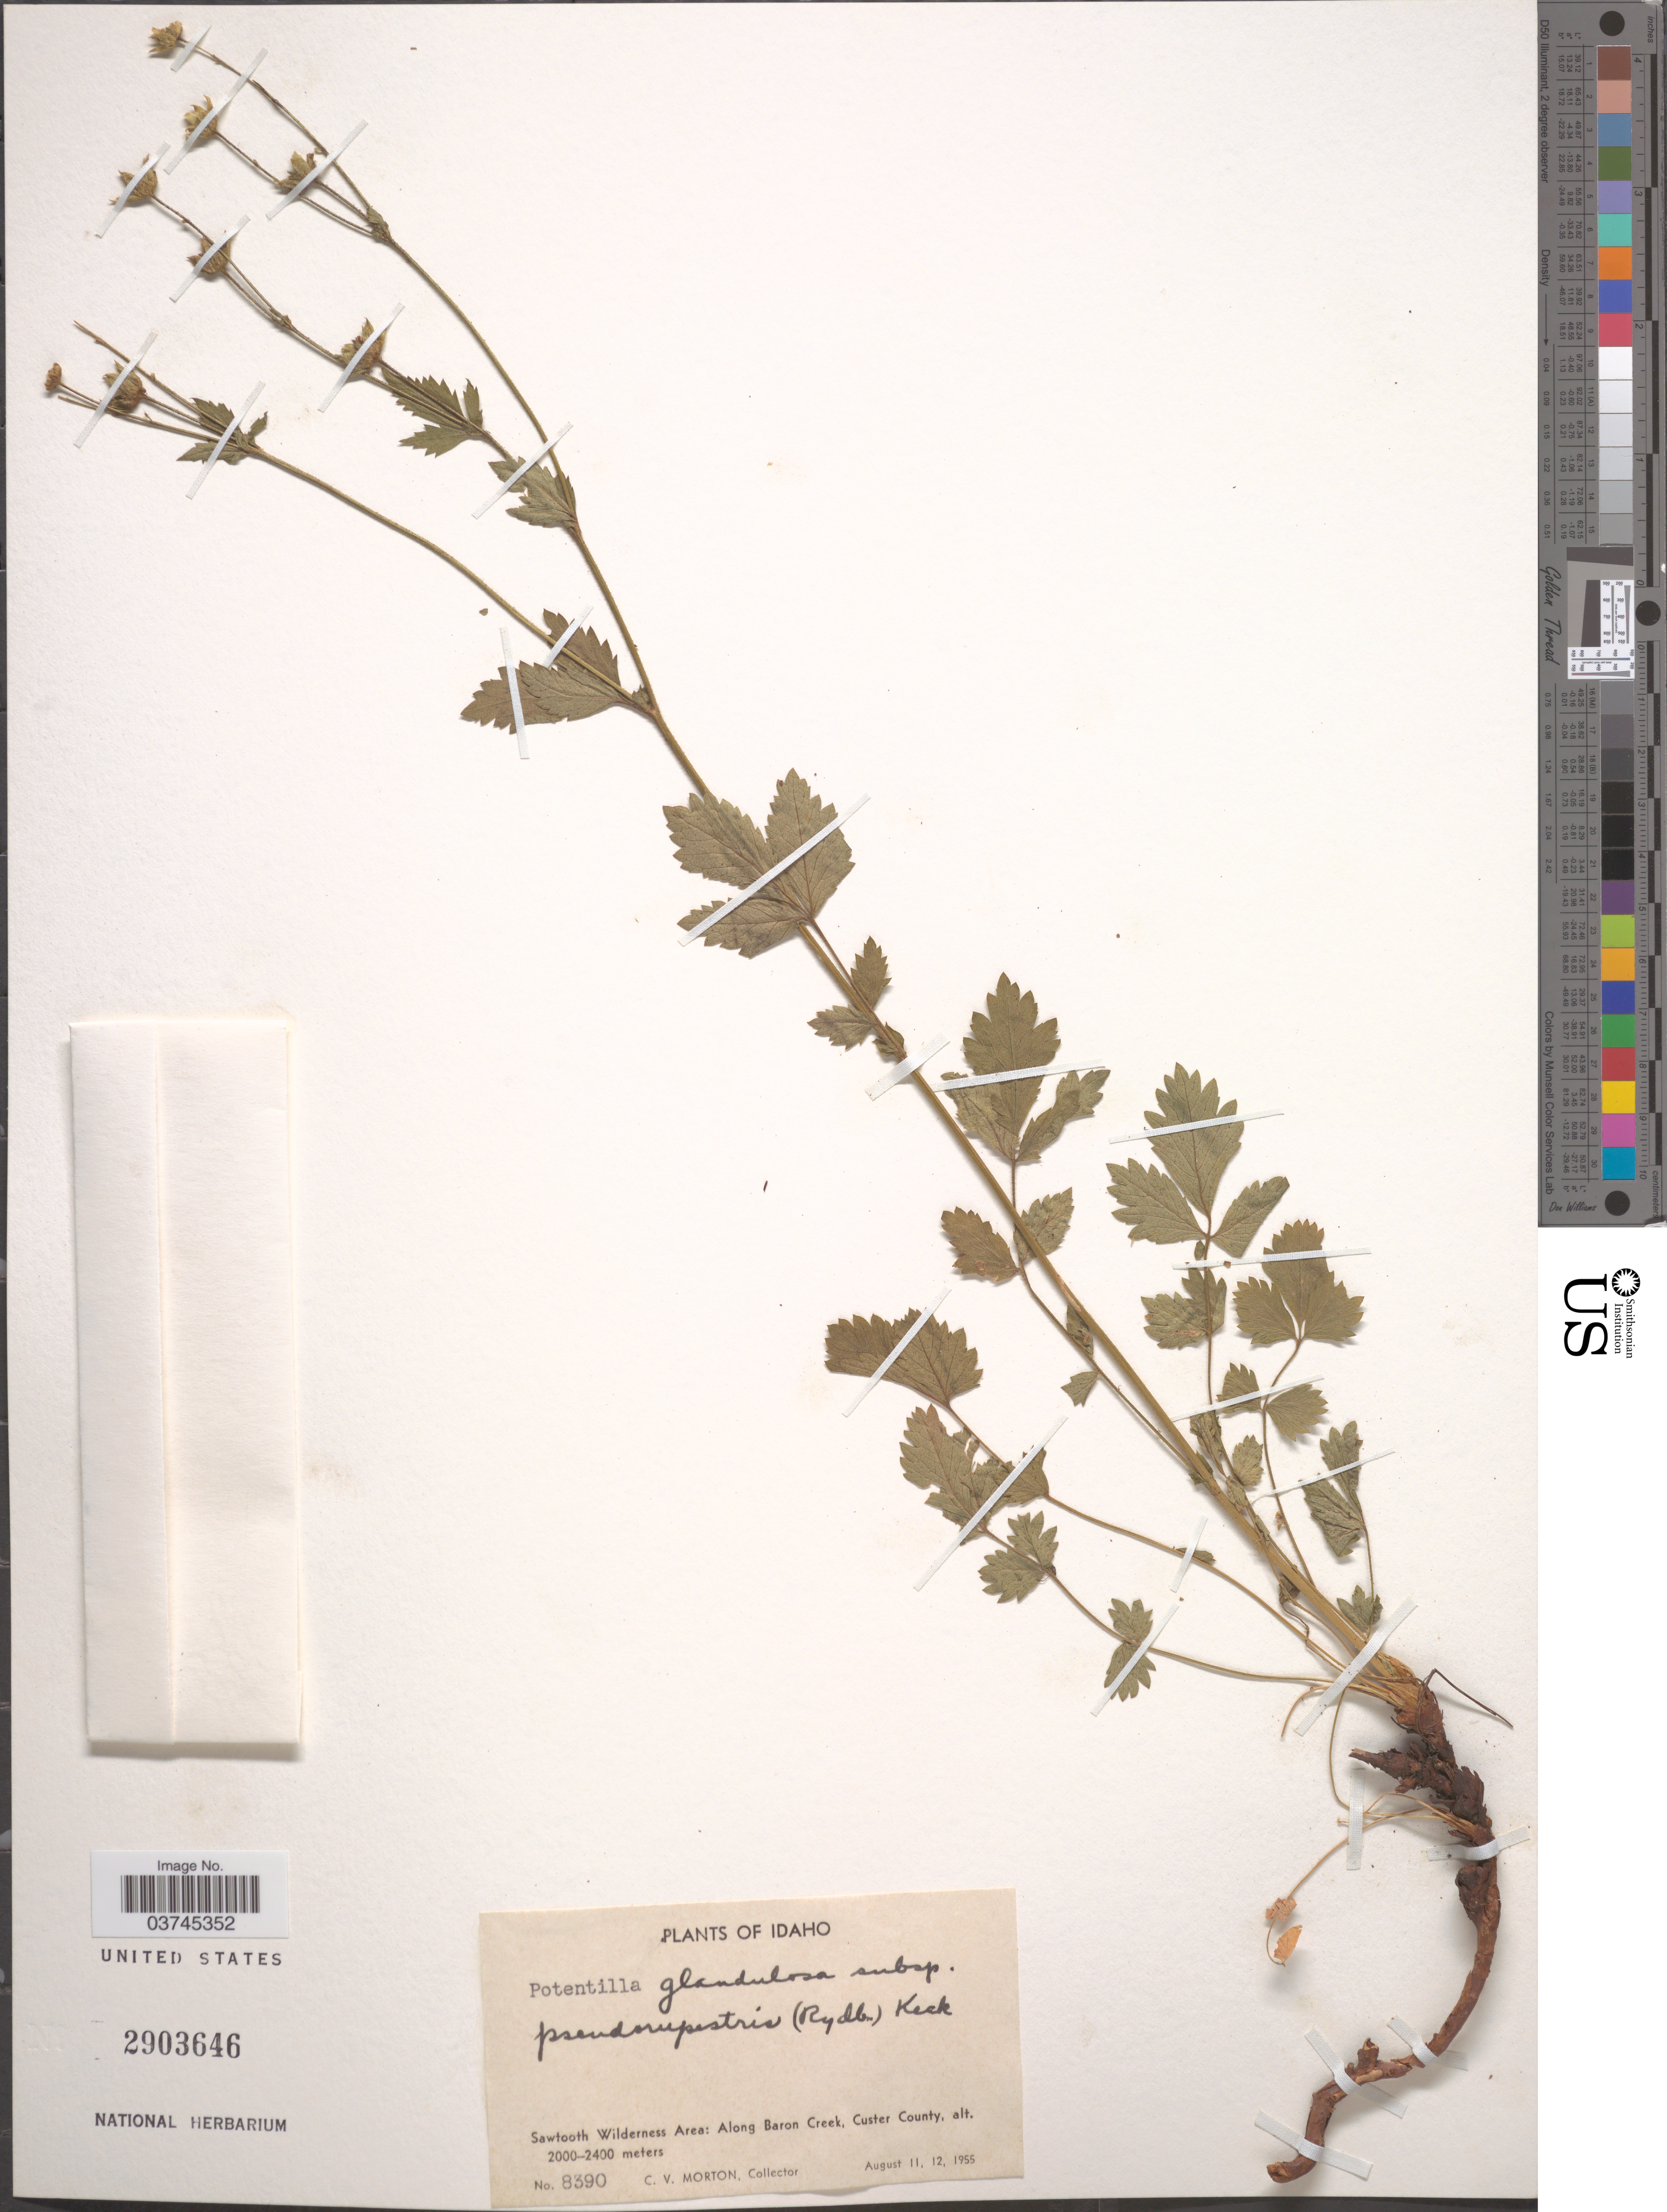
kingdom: Plantae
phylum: Tracheophyta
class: Magnoliopsida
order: Rosales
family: Rosaceae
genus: Drymocallis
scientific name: Drymocallis pseudorupestris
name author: (Rydb.) Rydb.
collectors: C. V. Morton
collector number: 8390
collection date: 1955-08-11/1955-08-12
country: United States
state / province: Idaho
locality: Sawtooth Wilderness Area: Along Baron Creek, Custer County.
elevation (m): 2000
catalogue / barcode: US 2903646